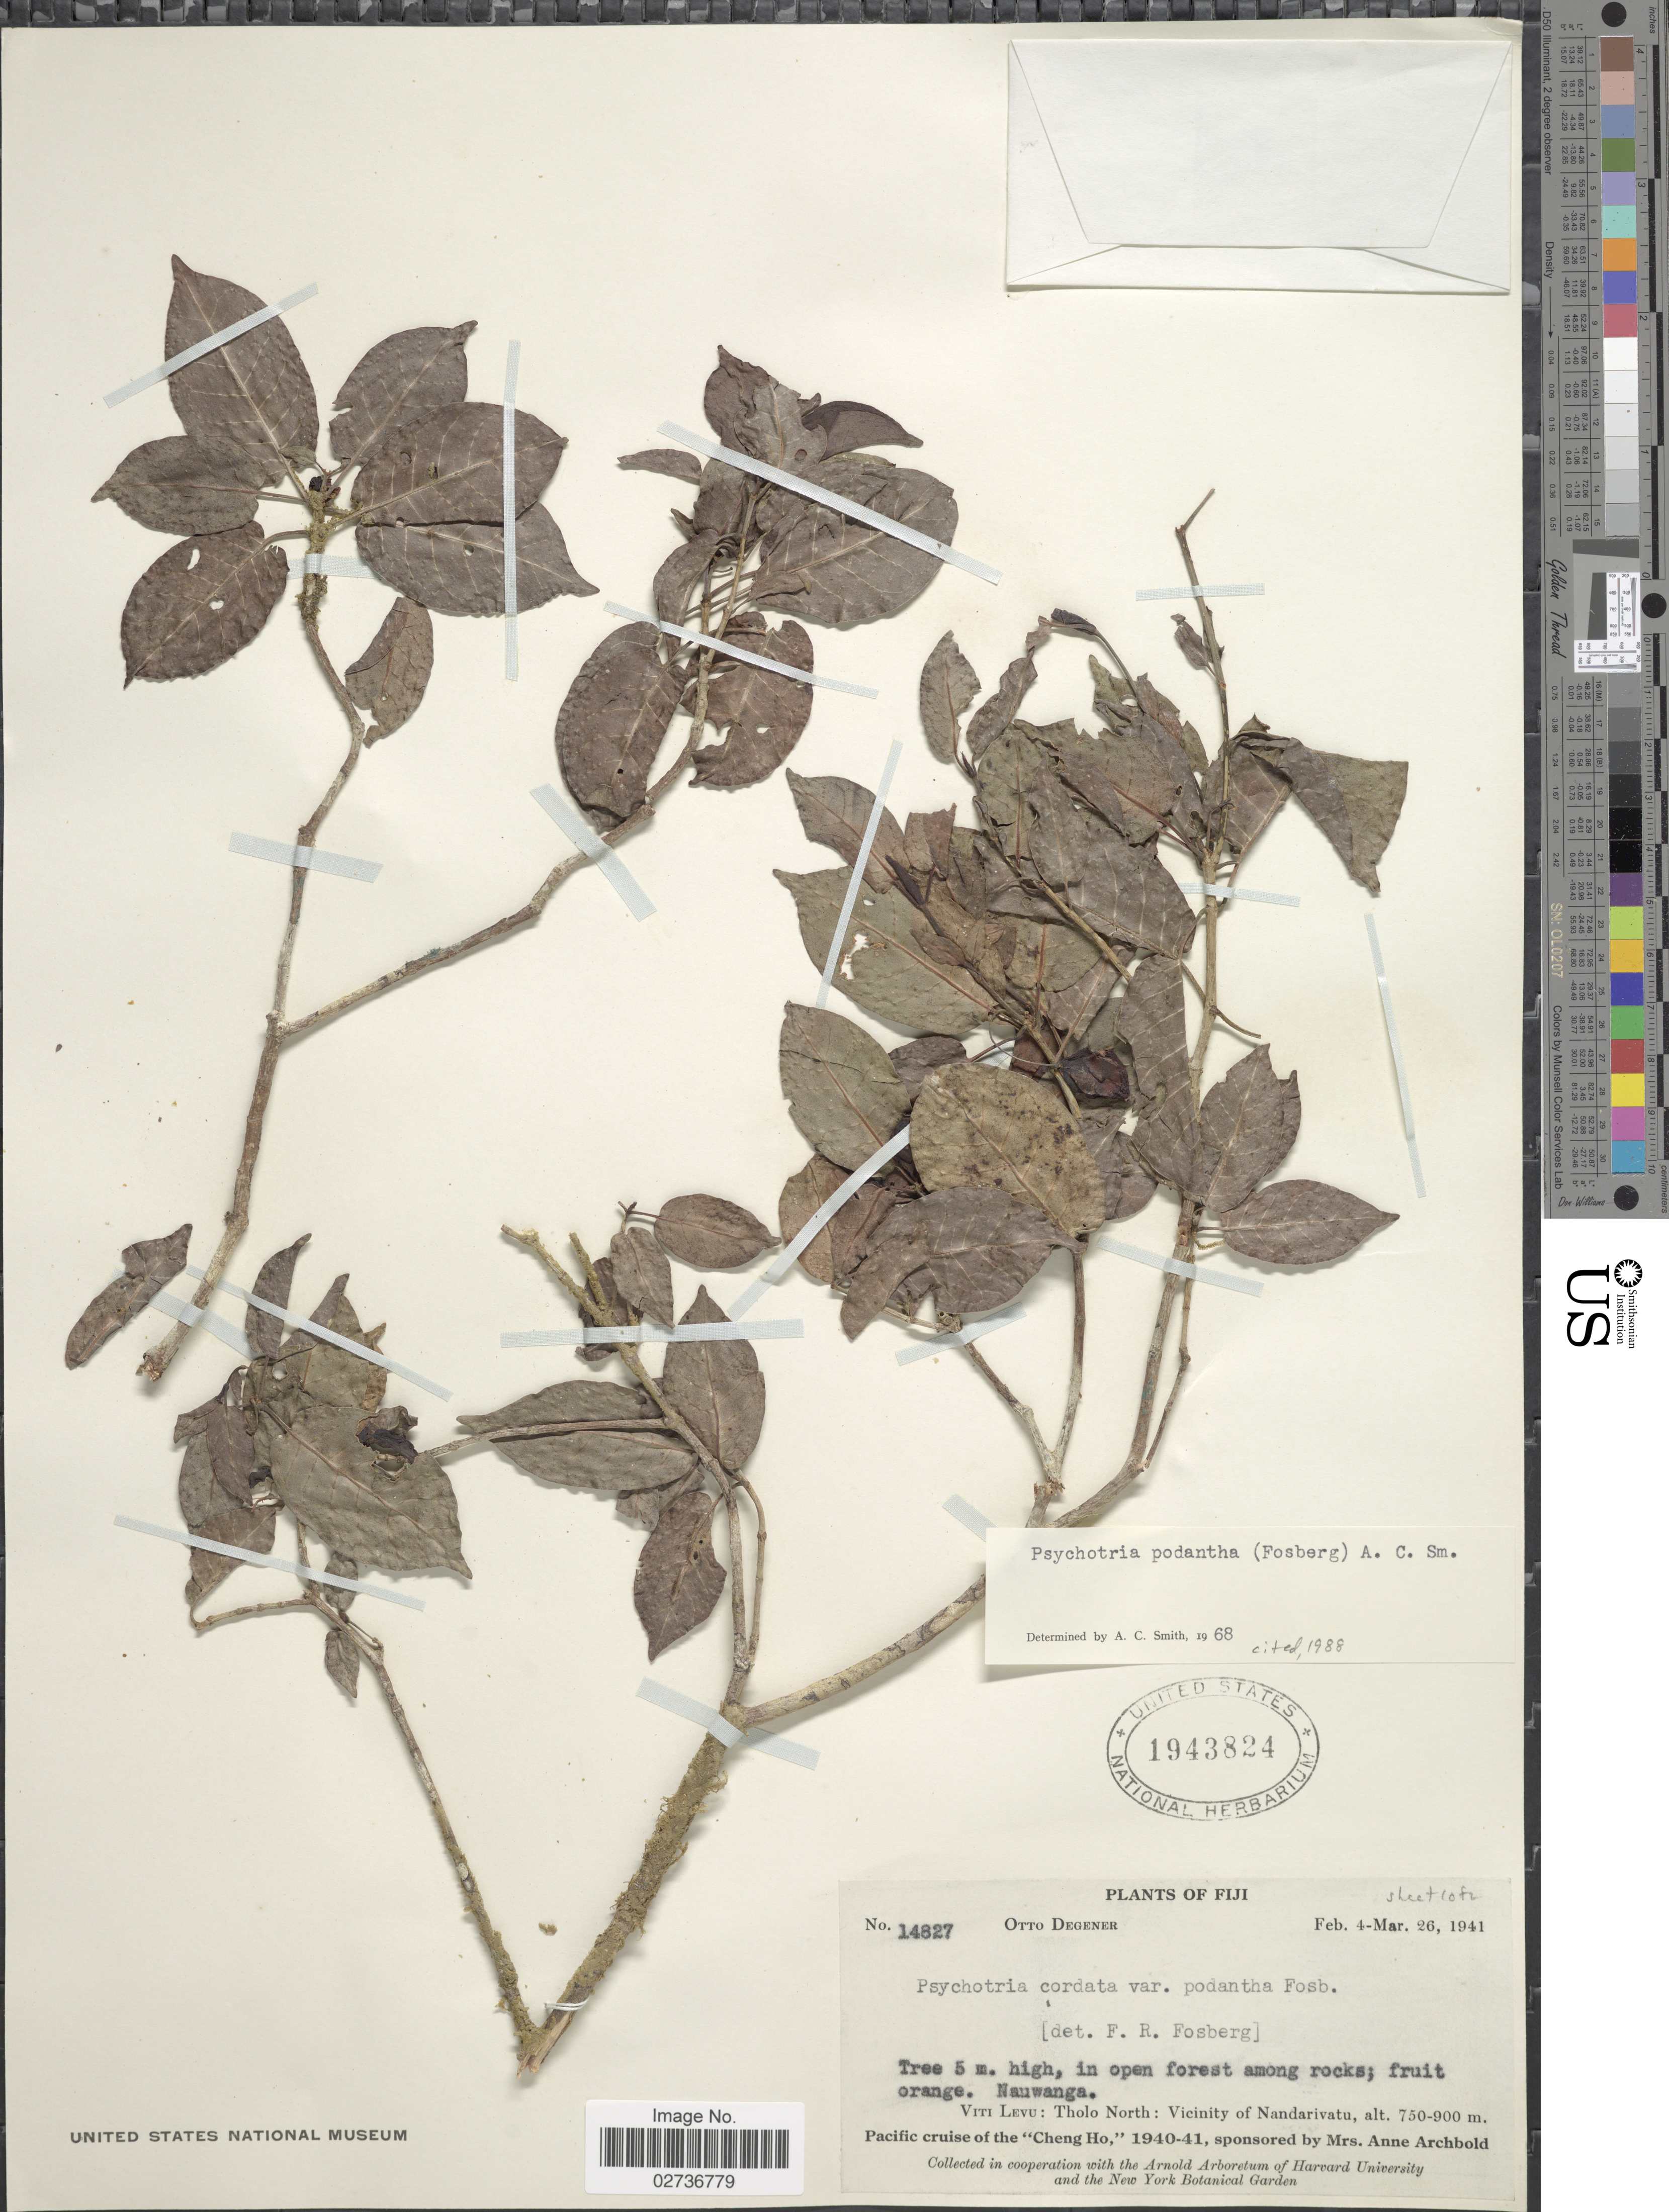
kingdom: Plantae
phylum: Tracheophyta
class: Magnoliopsida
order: Gentianales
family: Rubiaceae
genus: Psychotria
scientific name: Psychotria podantha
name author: (Fosberg) A.C. Sm.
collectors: O. Degener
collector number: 14827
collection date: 1941-02-04/1941-03-26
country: Fiji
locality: Nauwanga. Viti Levu: Tholo North: Vicinity of Nandarivatu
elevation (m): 750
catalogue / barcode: US 1943824